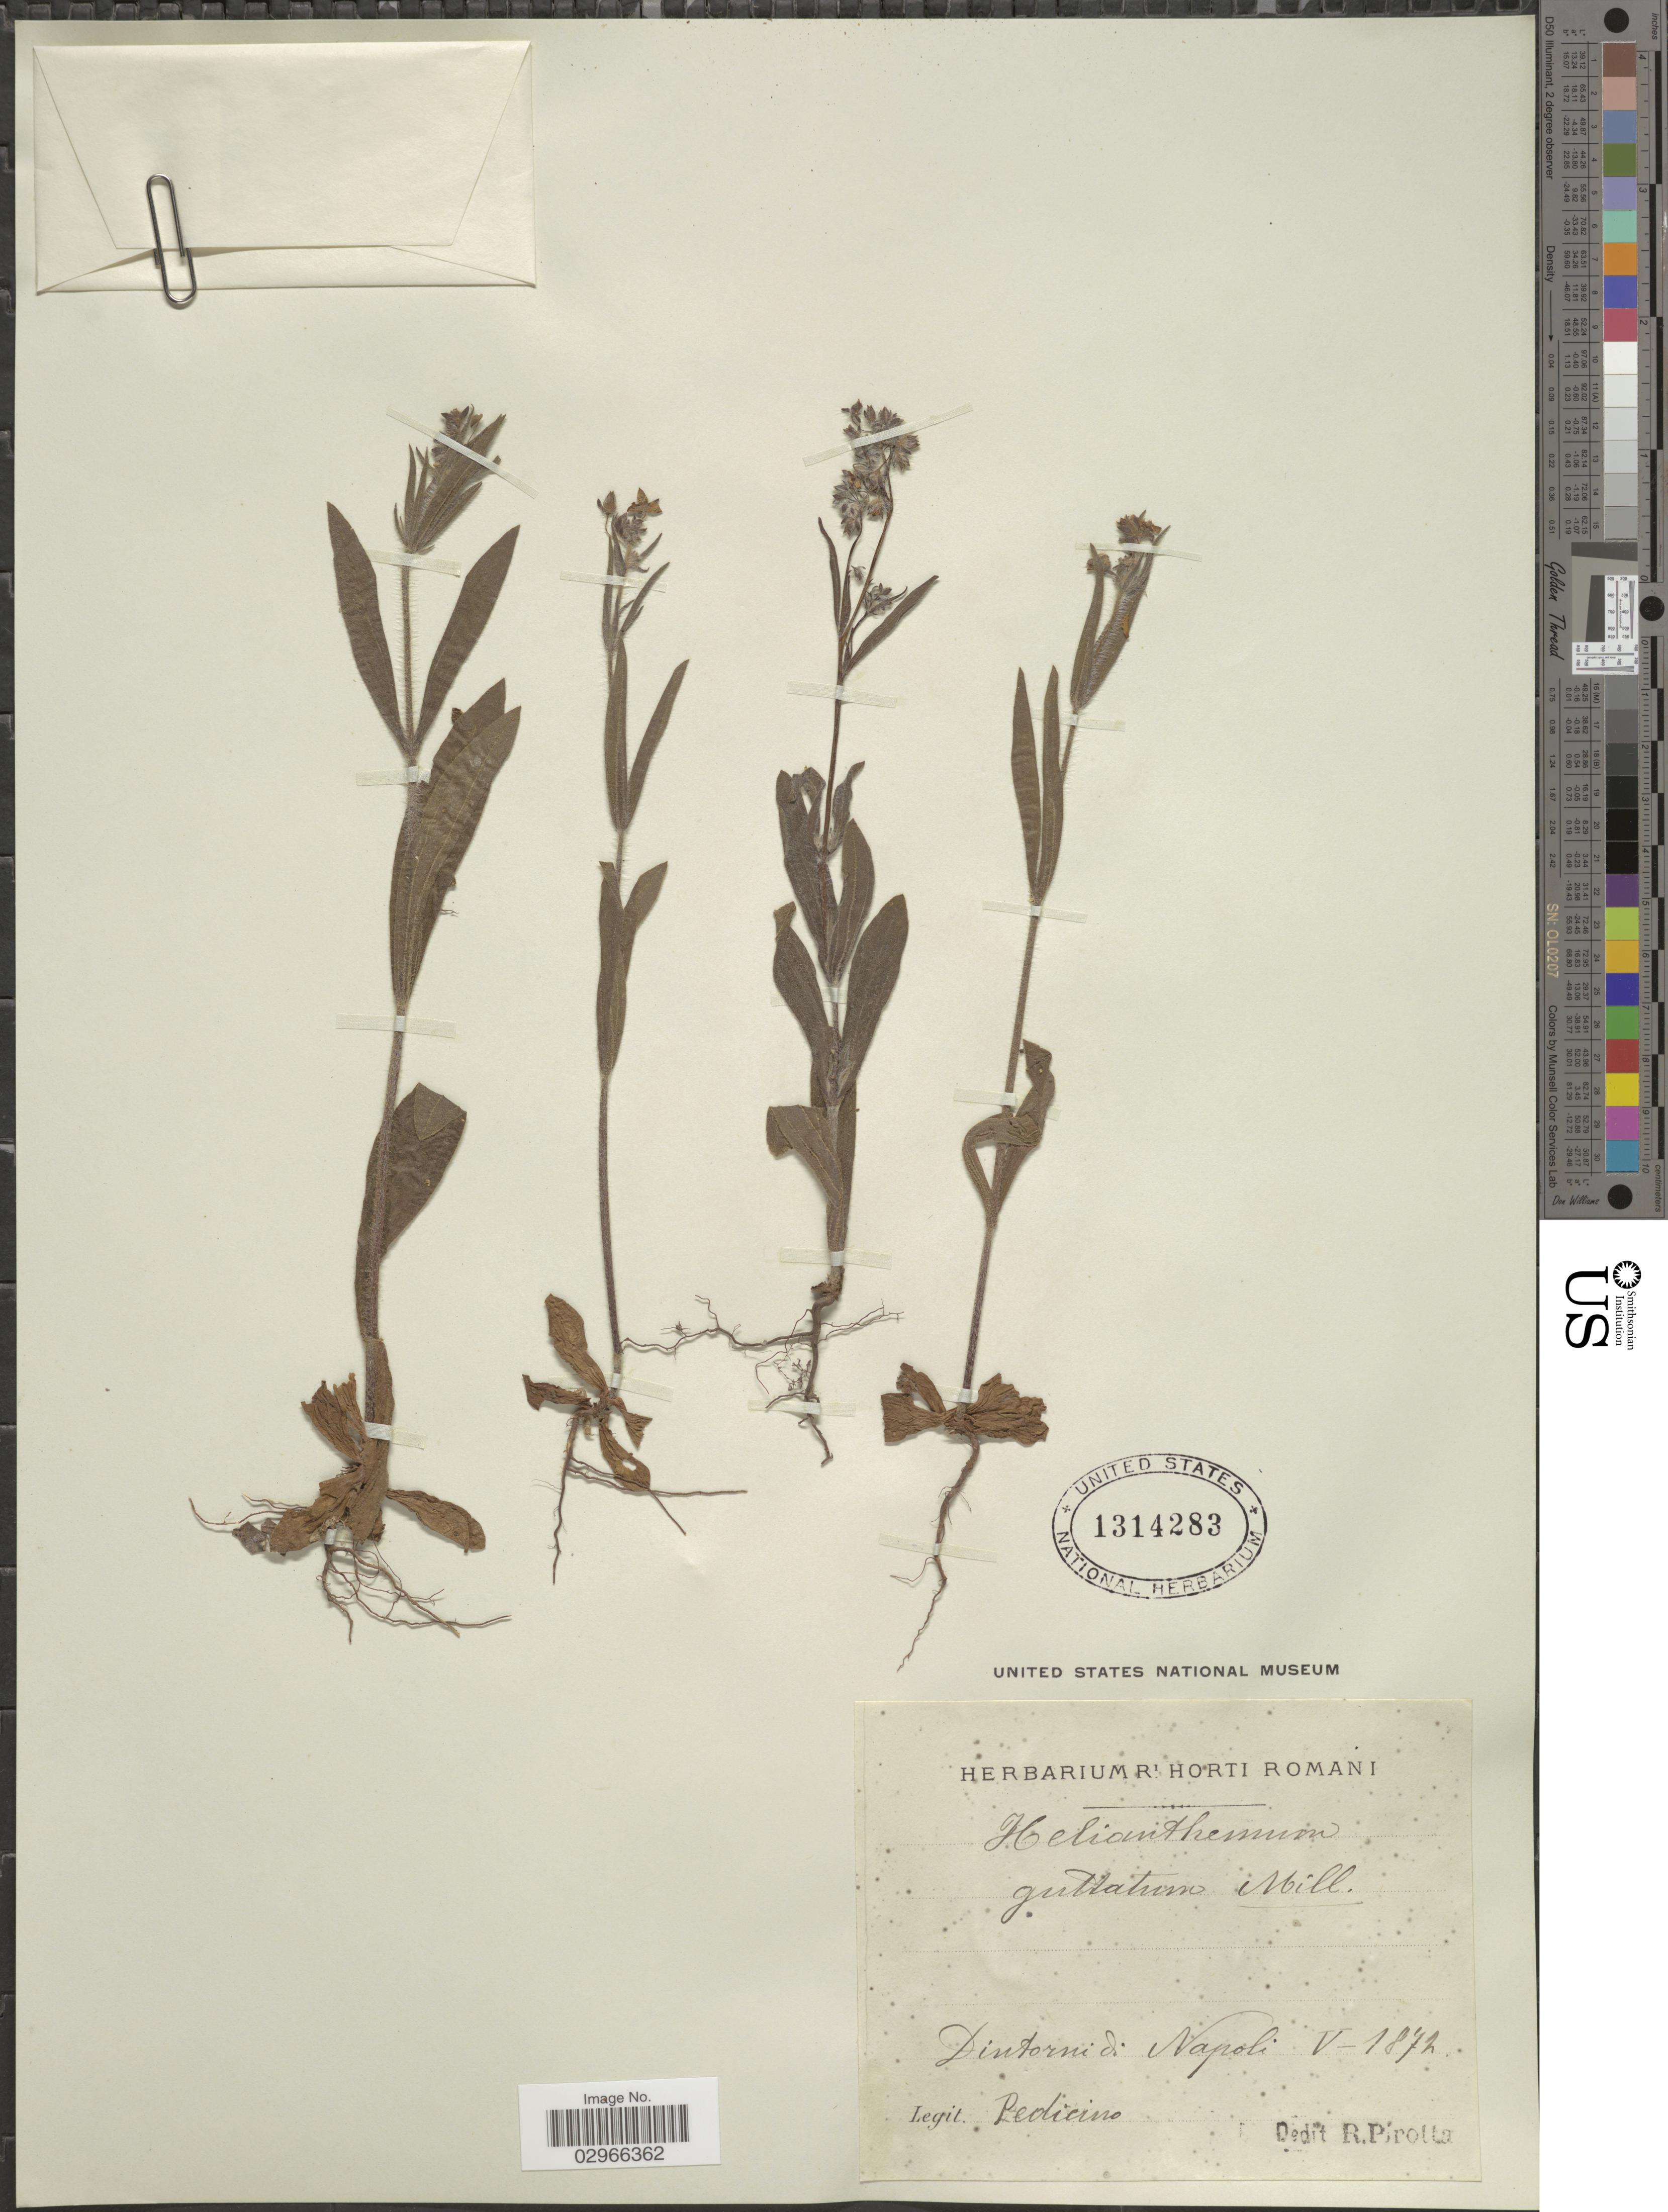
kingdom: Plantae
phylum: Tracheophyta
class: Magnoliopsida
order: Malvales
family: Cistaceae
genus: Tuberaria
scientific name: Tuberaria guttata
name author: (L.) Fourr.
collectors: Pedicino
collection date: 1872-05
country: Italy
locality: Dintorni di Napoli.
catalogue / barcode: US 1314283